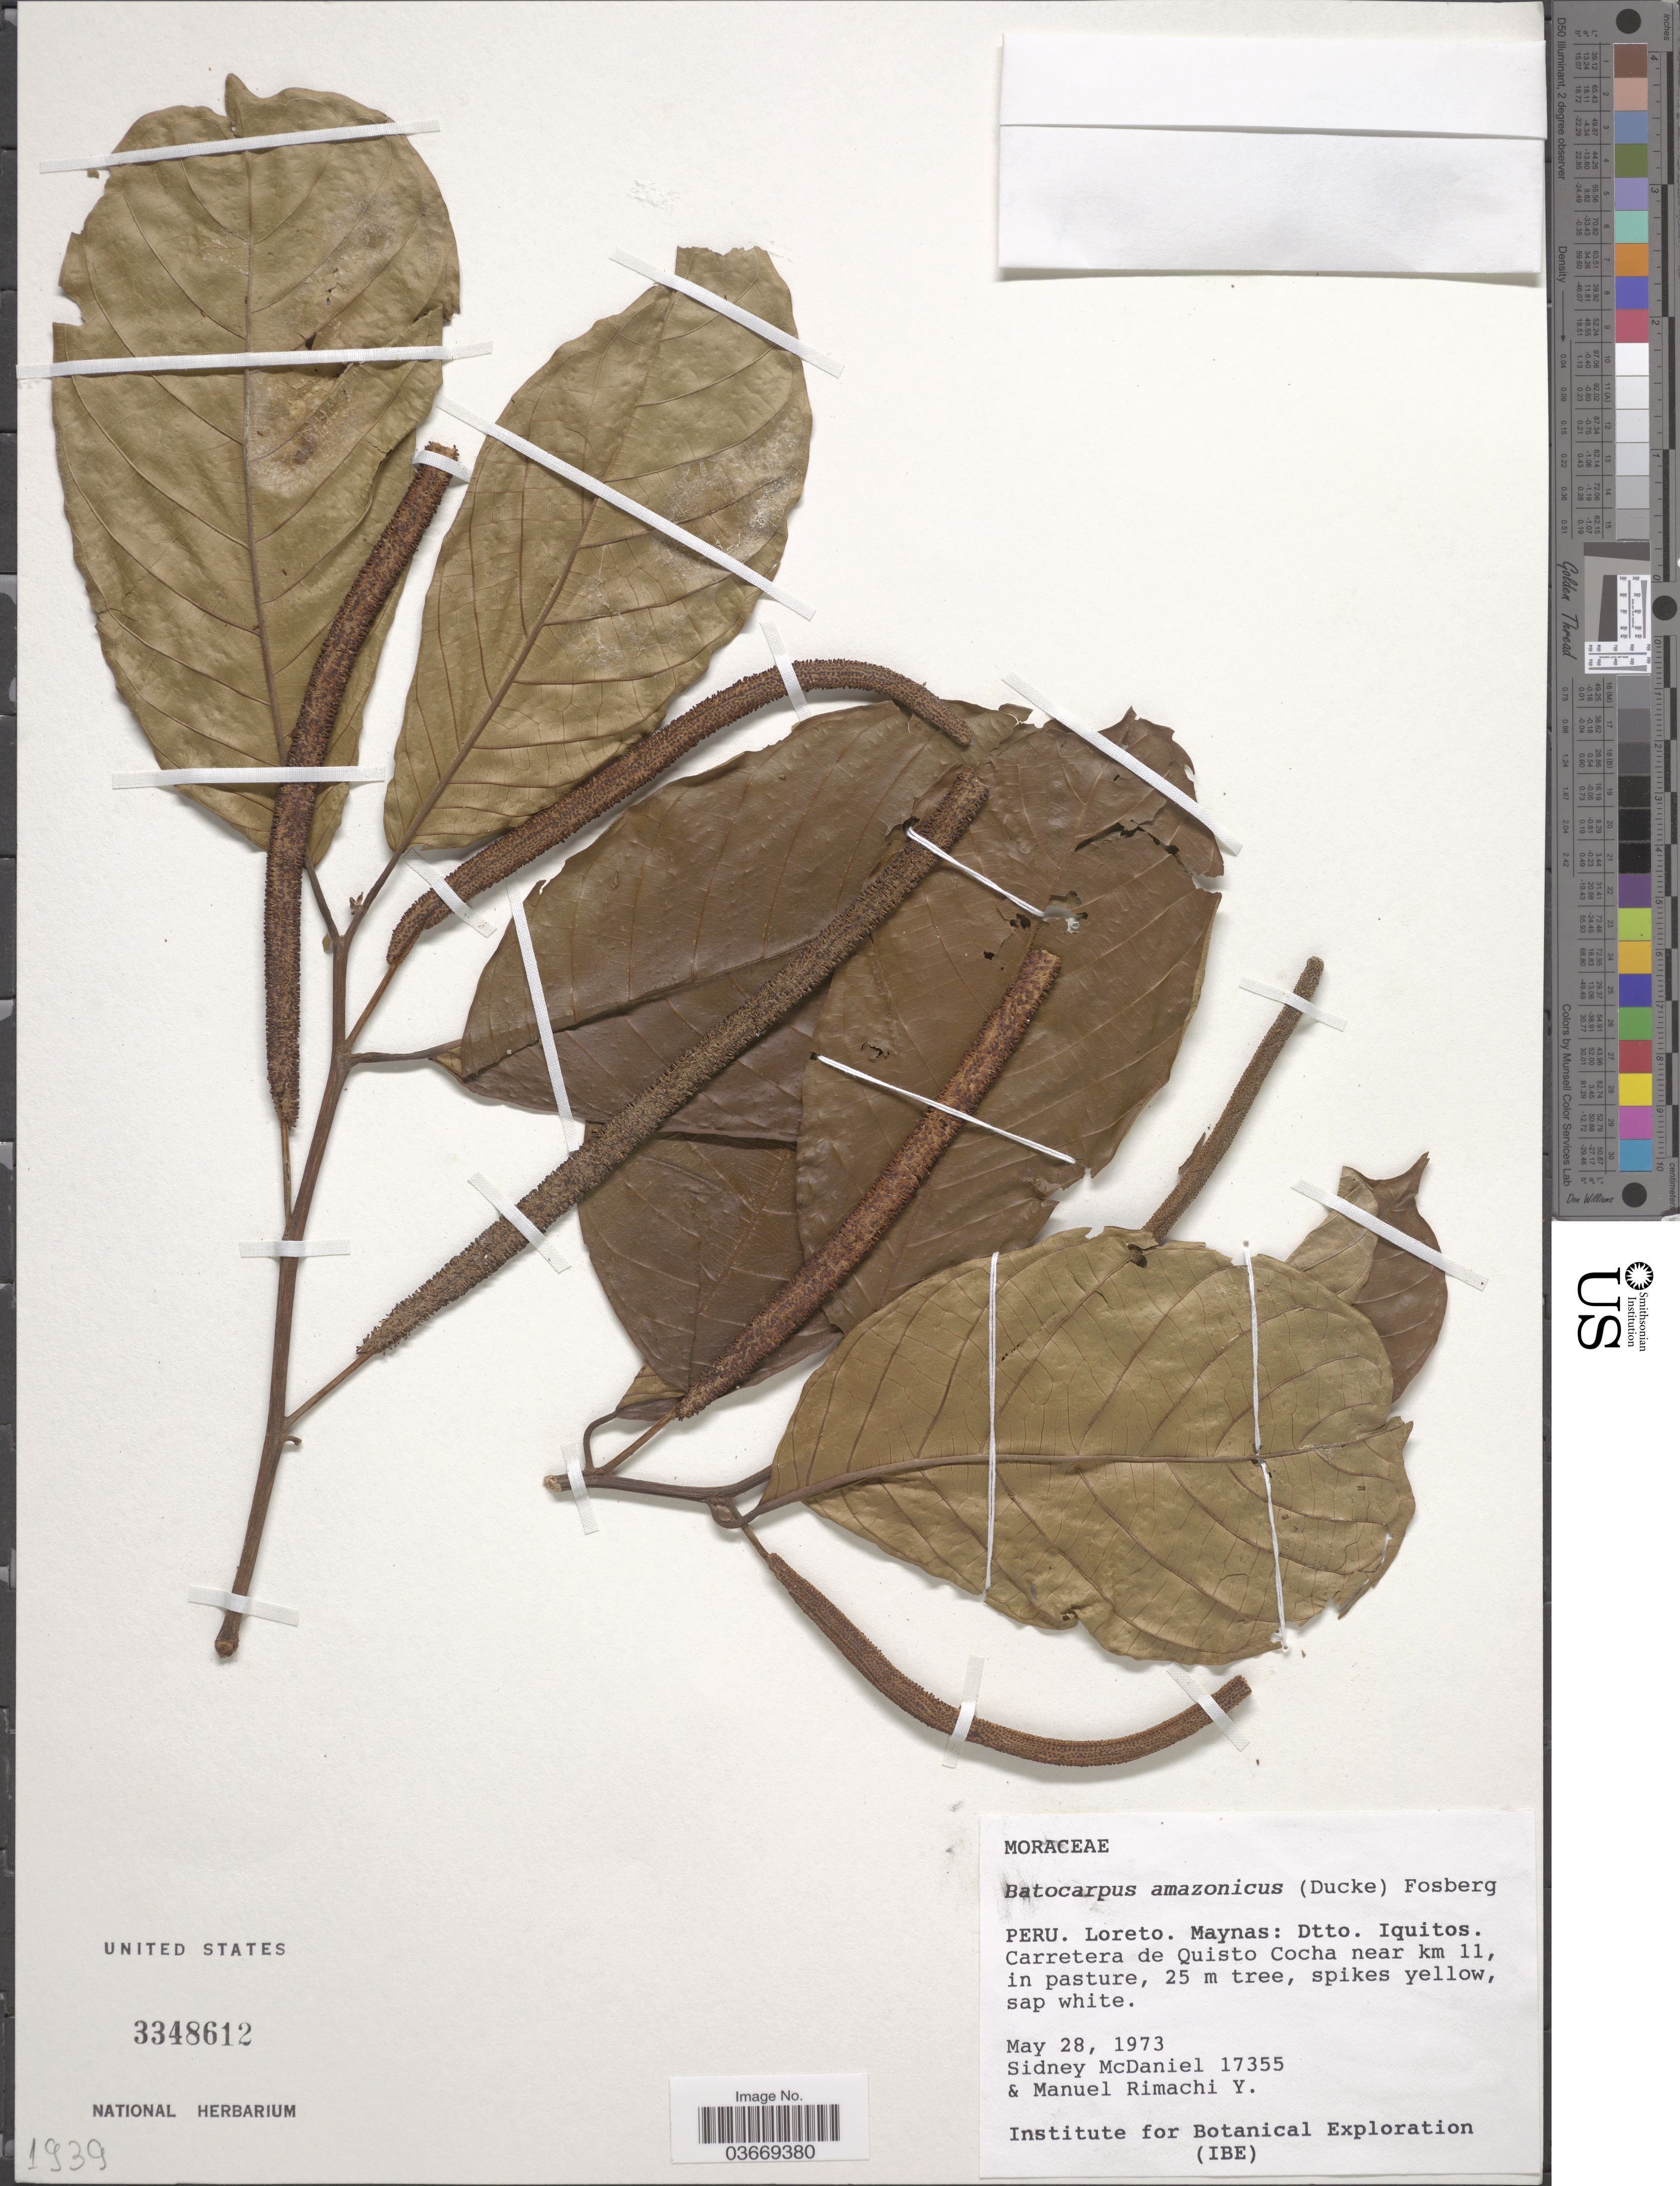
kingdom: Plantae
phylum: Tracheophyta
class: Magnoliopsida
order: Rosales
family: Moraceae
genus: Batocarpus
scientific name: Batocarpus amazonicus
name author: (Ducke) Fosberg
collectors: S. McDaniel & M. Rimachi Y.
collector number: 17355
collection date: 1973-05-28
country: Peru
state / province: Loreto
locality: Maynas: Dtto. Iquitos. Carretera de Quisto Cocha near km 11.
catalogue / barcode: US 3348612